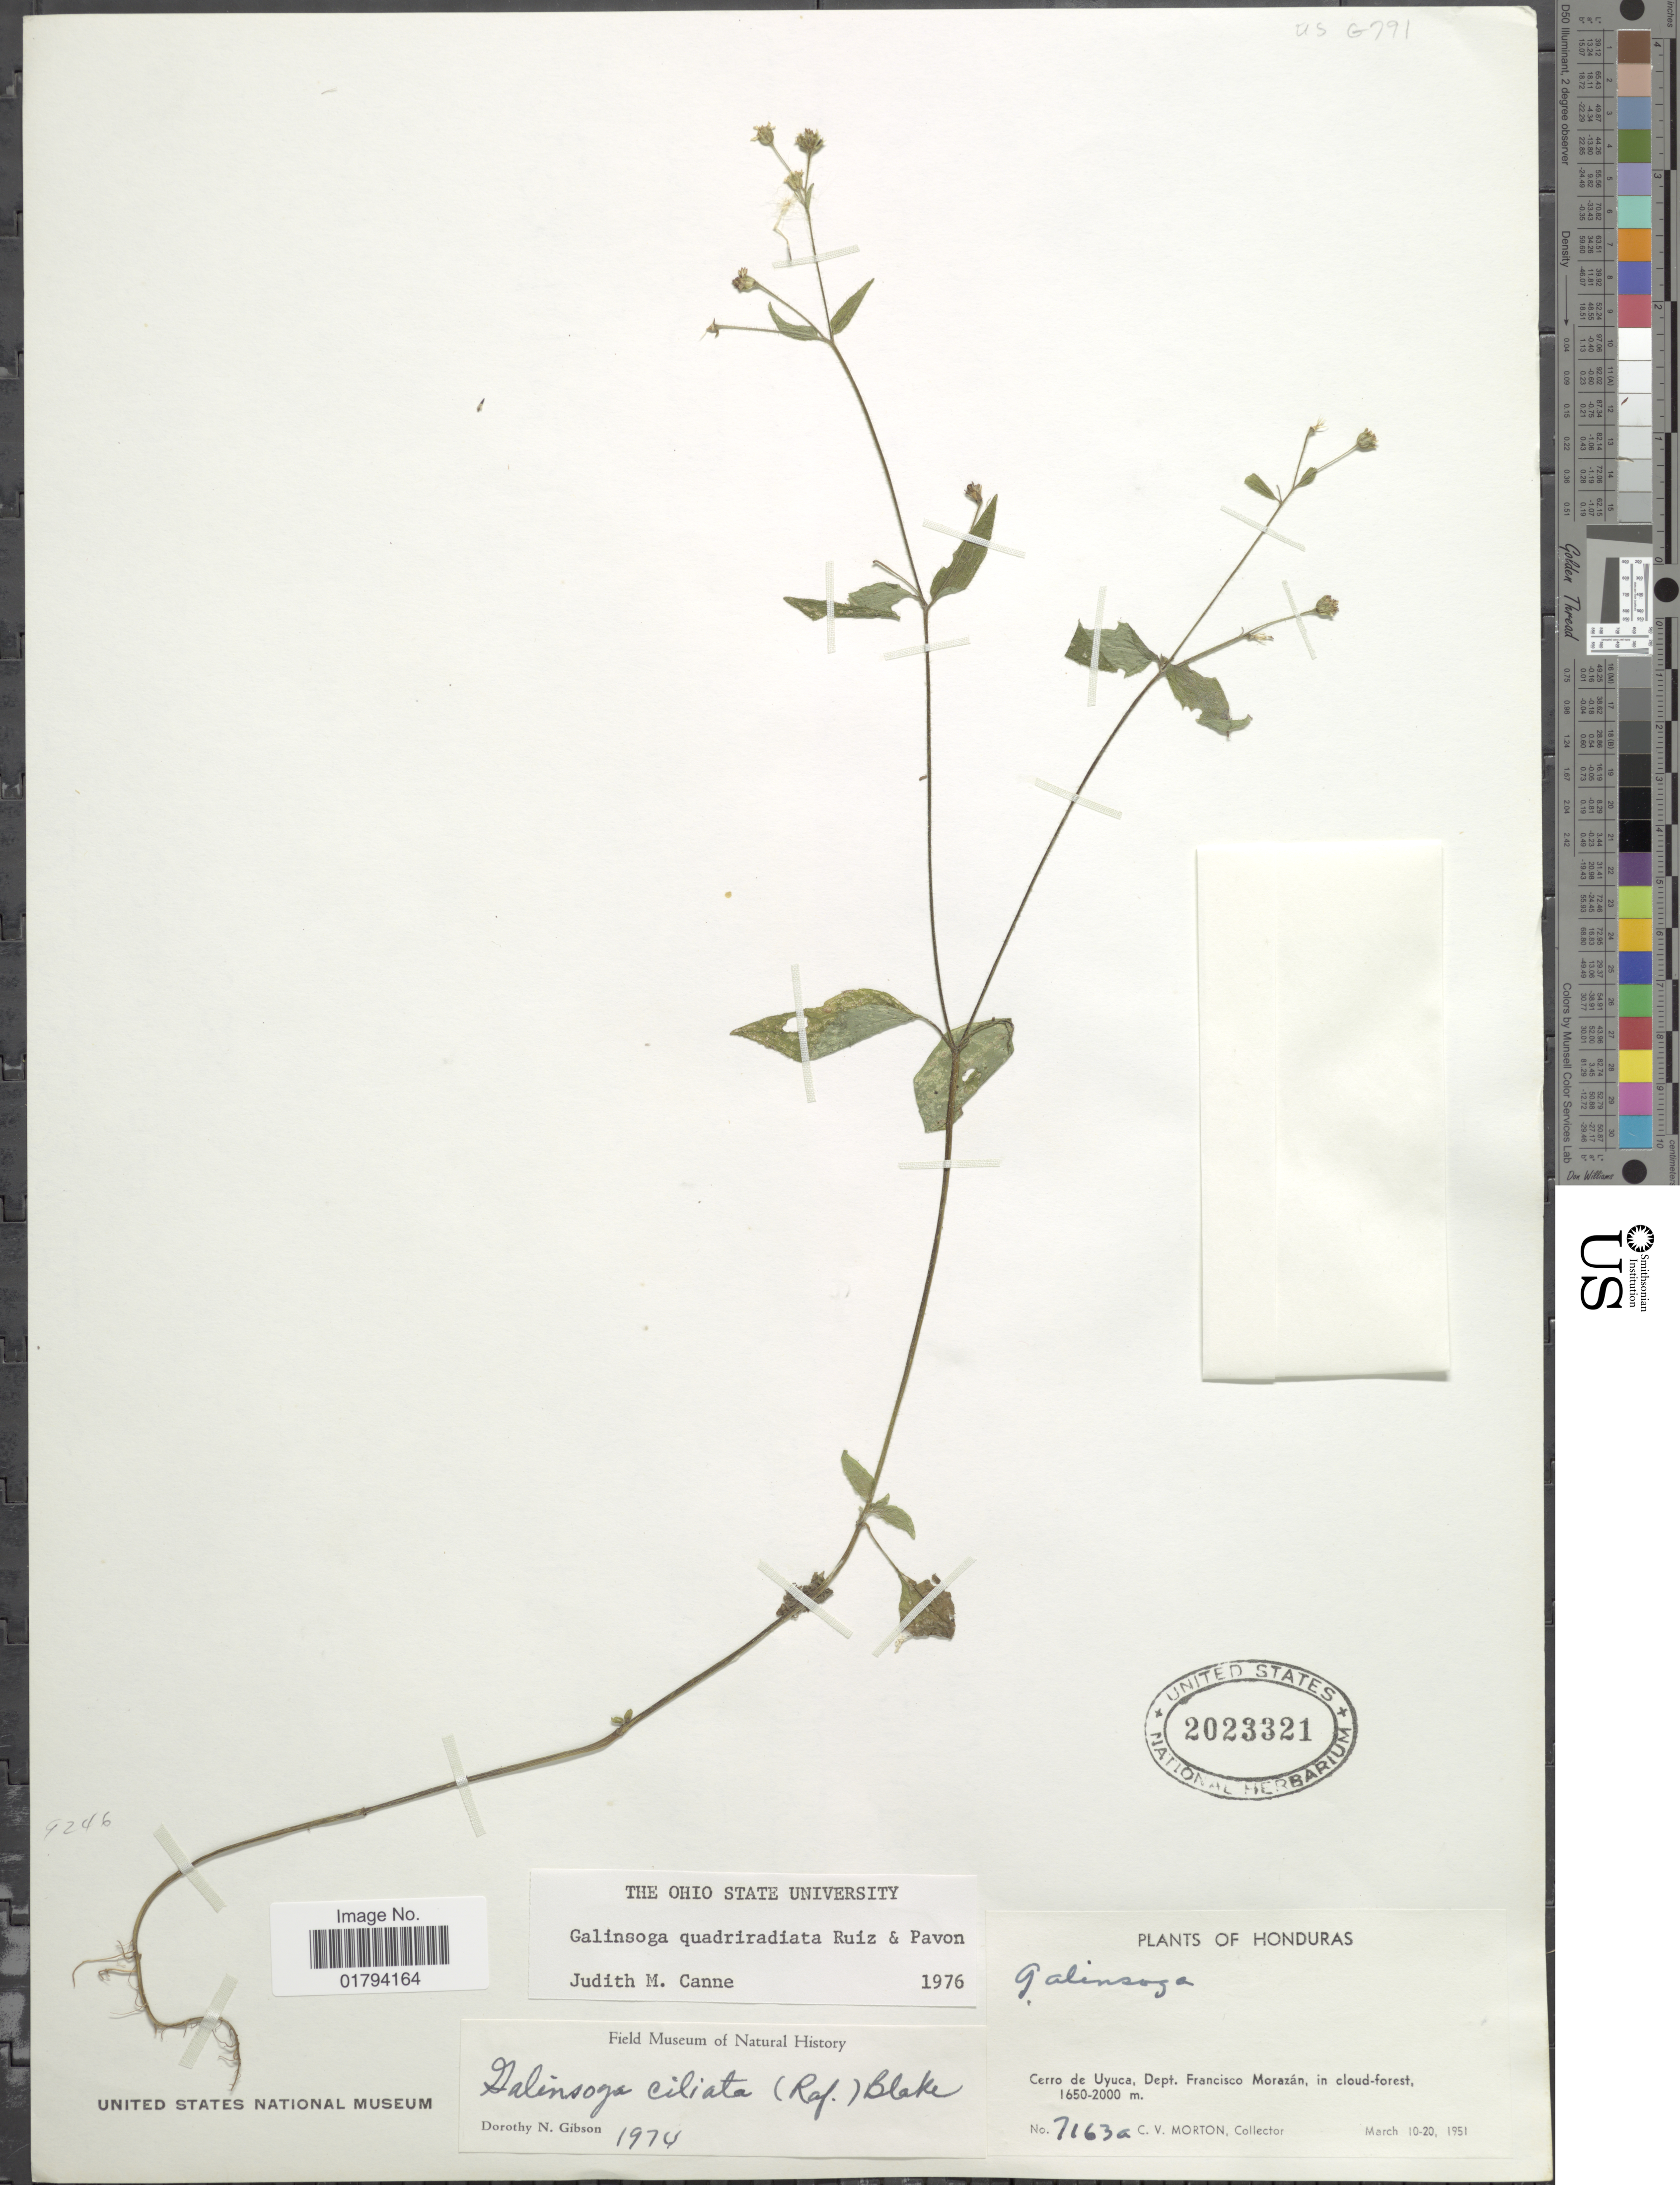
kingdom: Plantae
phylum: Tracheophyta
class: Magnoliopsida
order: Asterales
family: Asteraceae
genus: Galinsoga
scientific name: Galinsoga quadriradiata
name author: Ruiz & Pav.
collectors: C. V. Morton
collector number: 7163a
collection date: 1951-03-10/1951-03-20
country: Honduras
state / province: Fco. Morazán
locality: Cerro de Uyuca.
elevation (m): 1650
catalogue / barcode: US 2023321